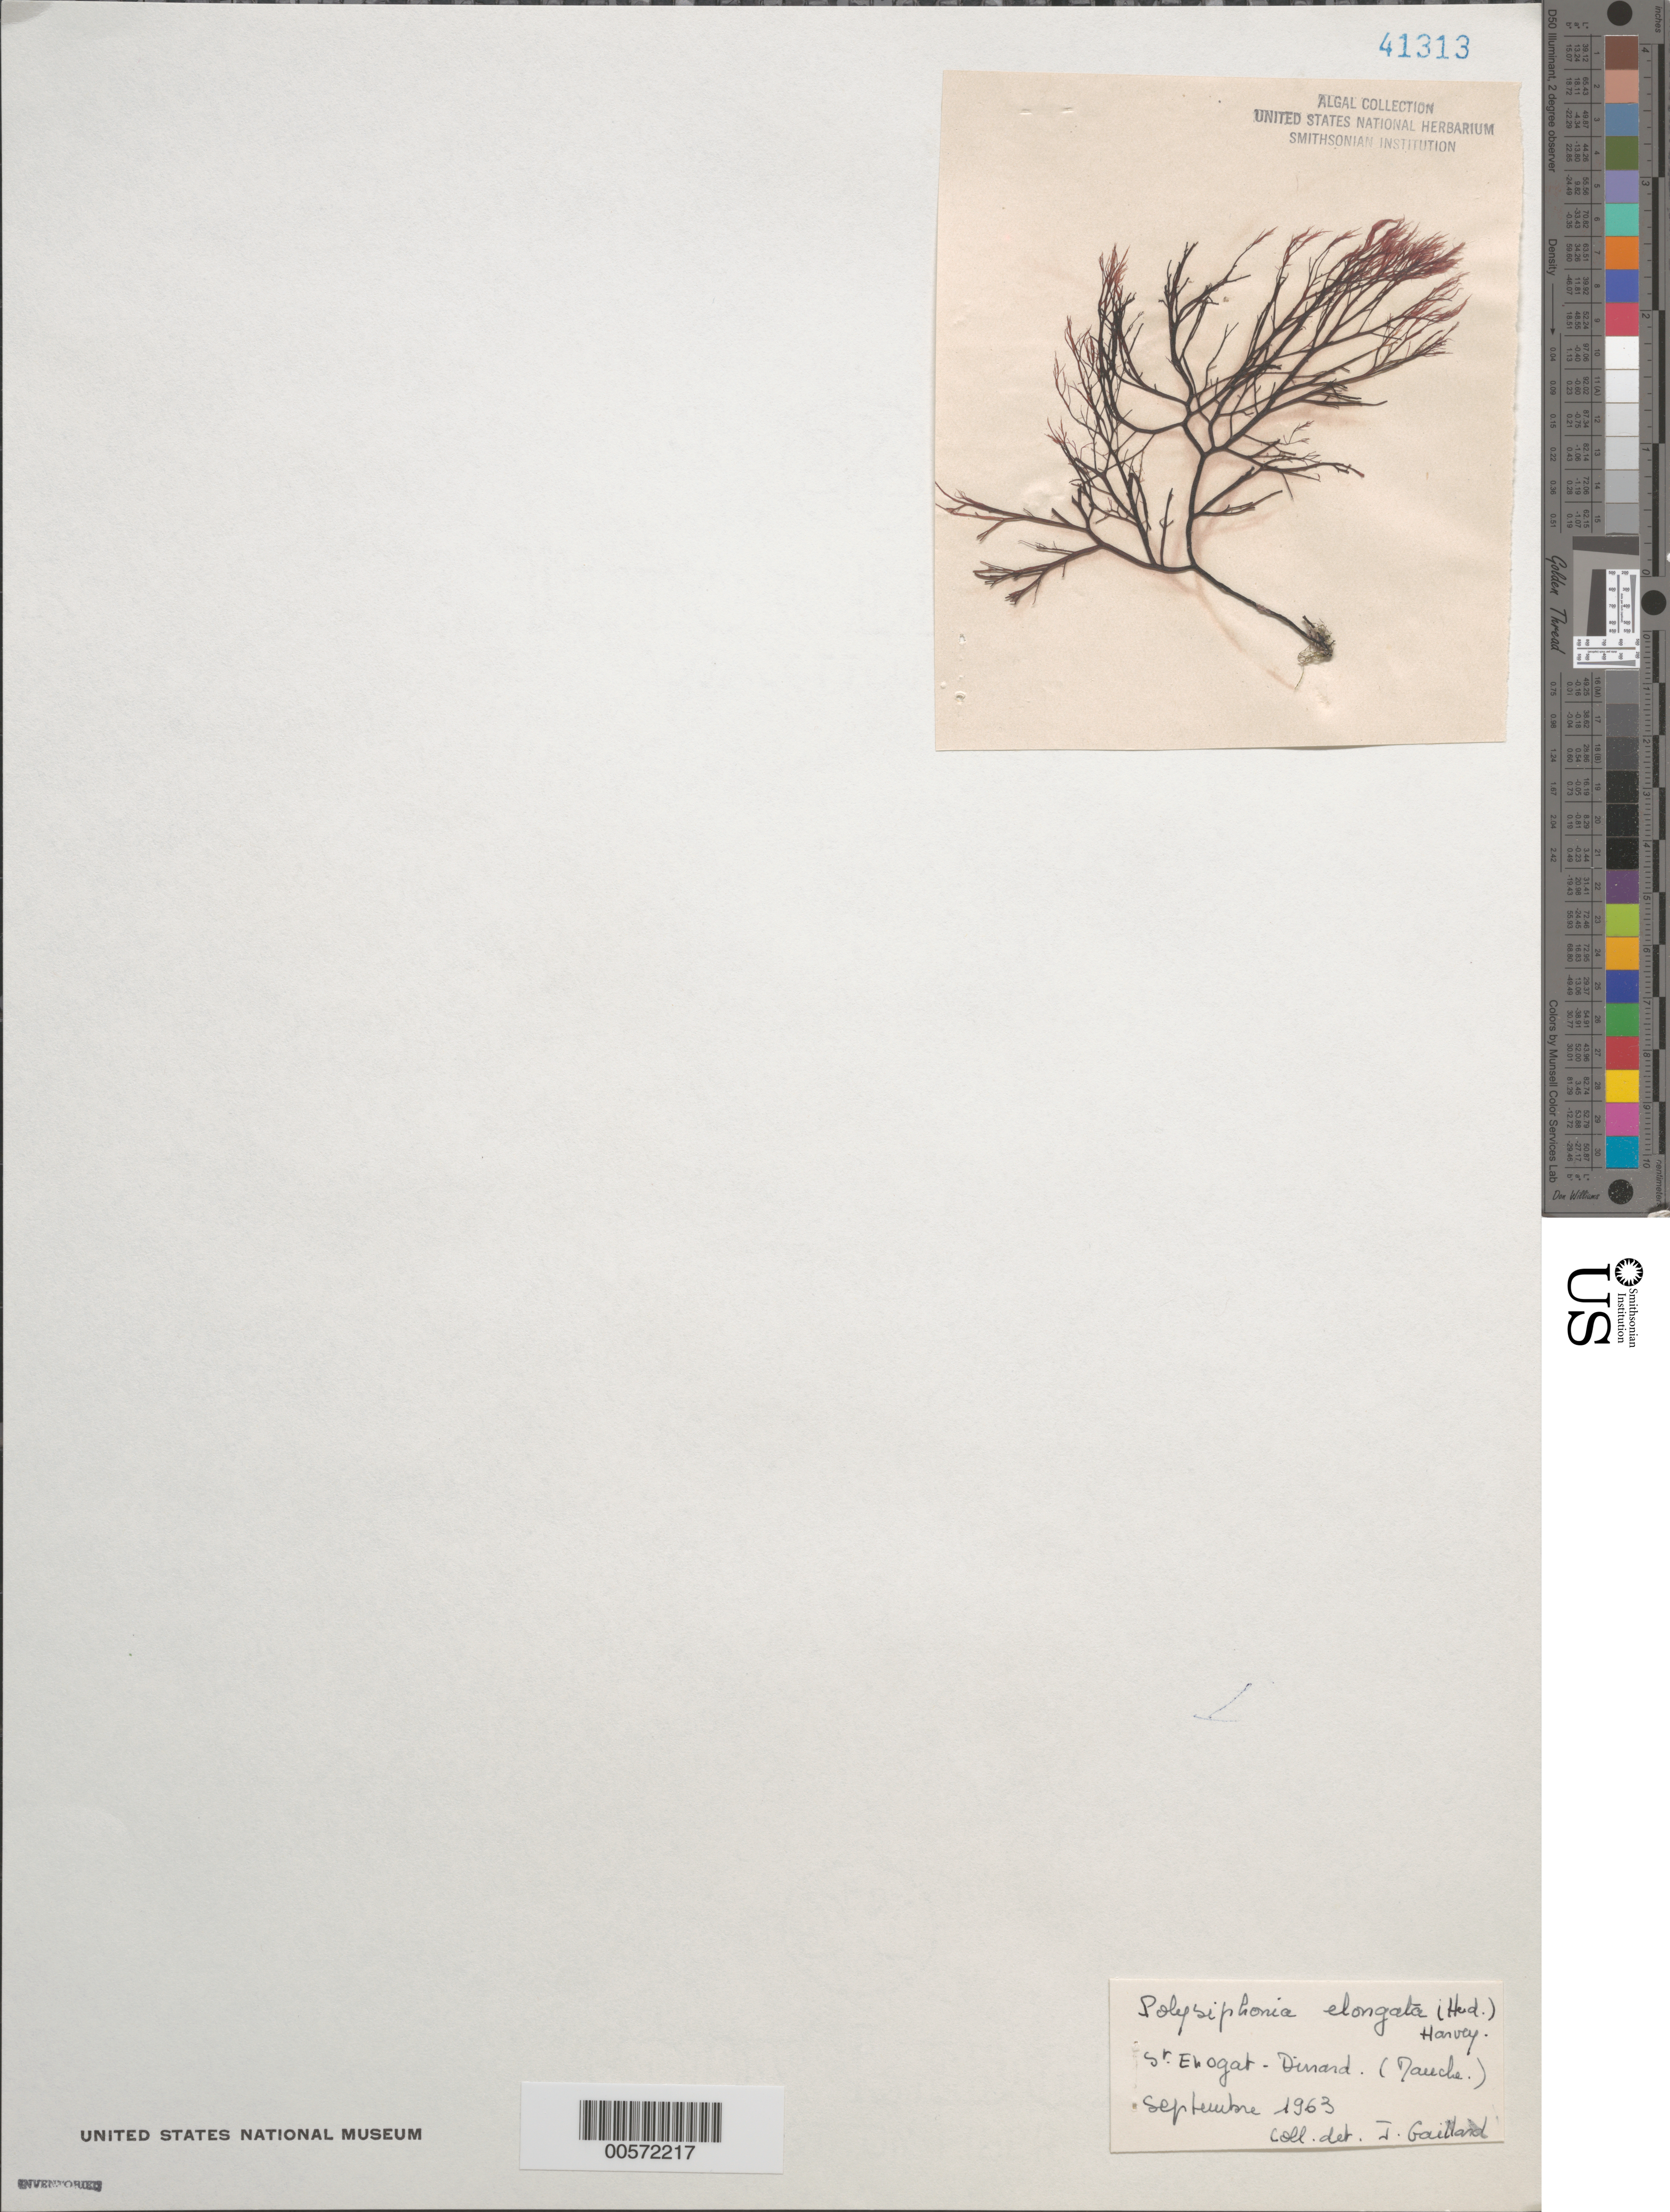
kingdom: Plantae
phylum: Rhodophyta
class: Florideophyceae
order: Ceramiales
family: Rhodomelaceae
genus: Carradoriella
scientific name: Carradoriella elongata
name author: (Hudson) Savoie & G.W. Saunders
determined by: Algae name updating Project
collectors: J. Gaillard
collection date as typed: Sep 1963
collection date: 1963-09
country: France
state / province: Bretagne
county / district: Ille-et-Vilaine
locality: St. Enogat, Dinard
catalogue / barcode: US 41313